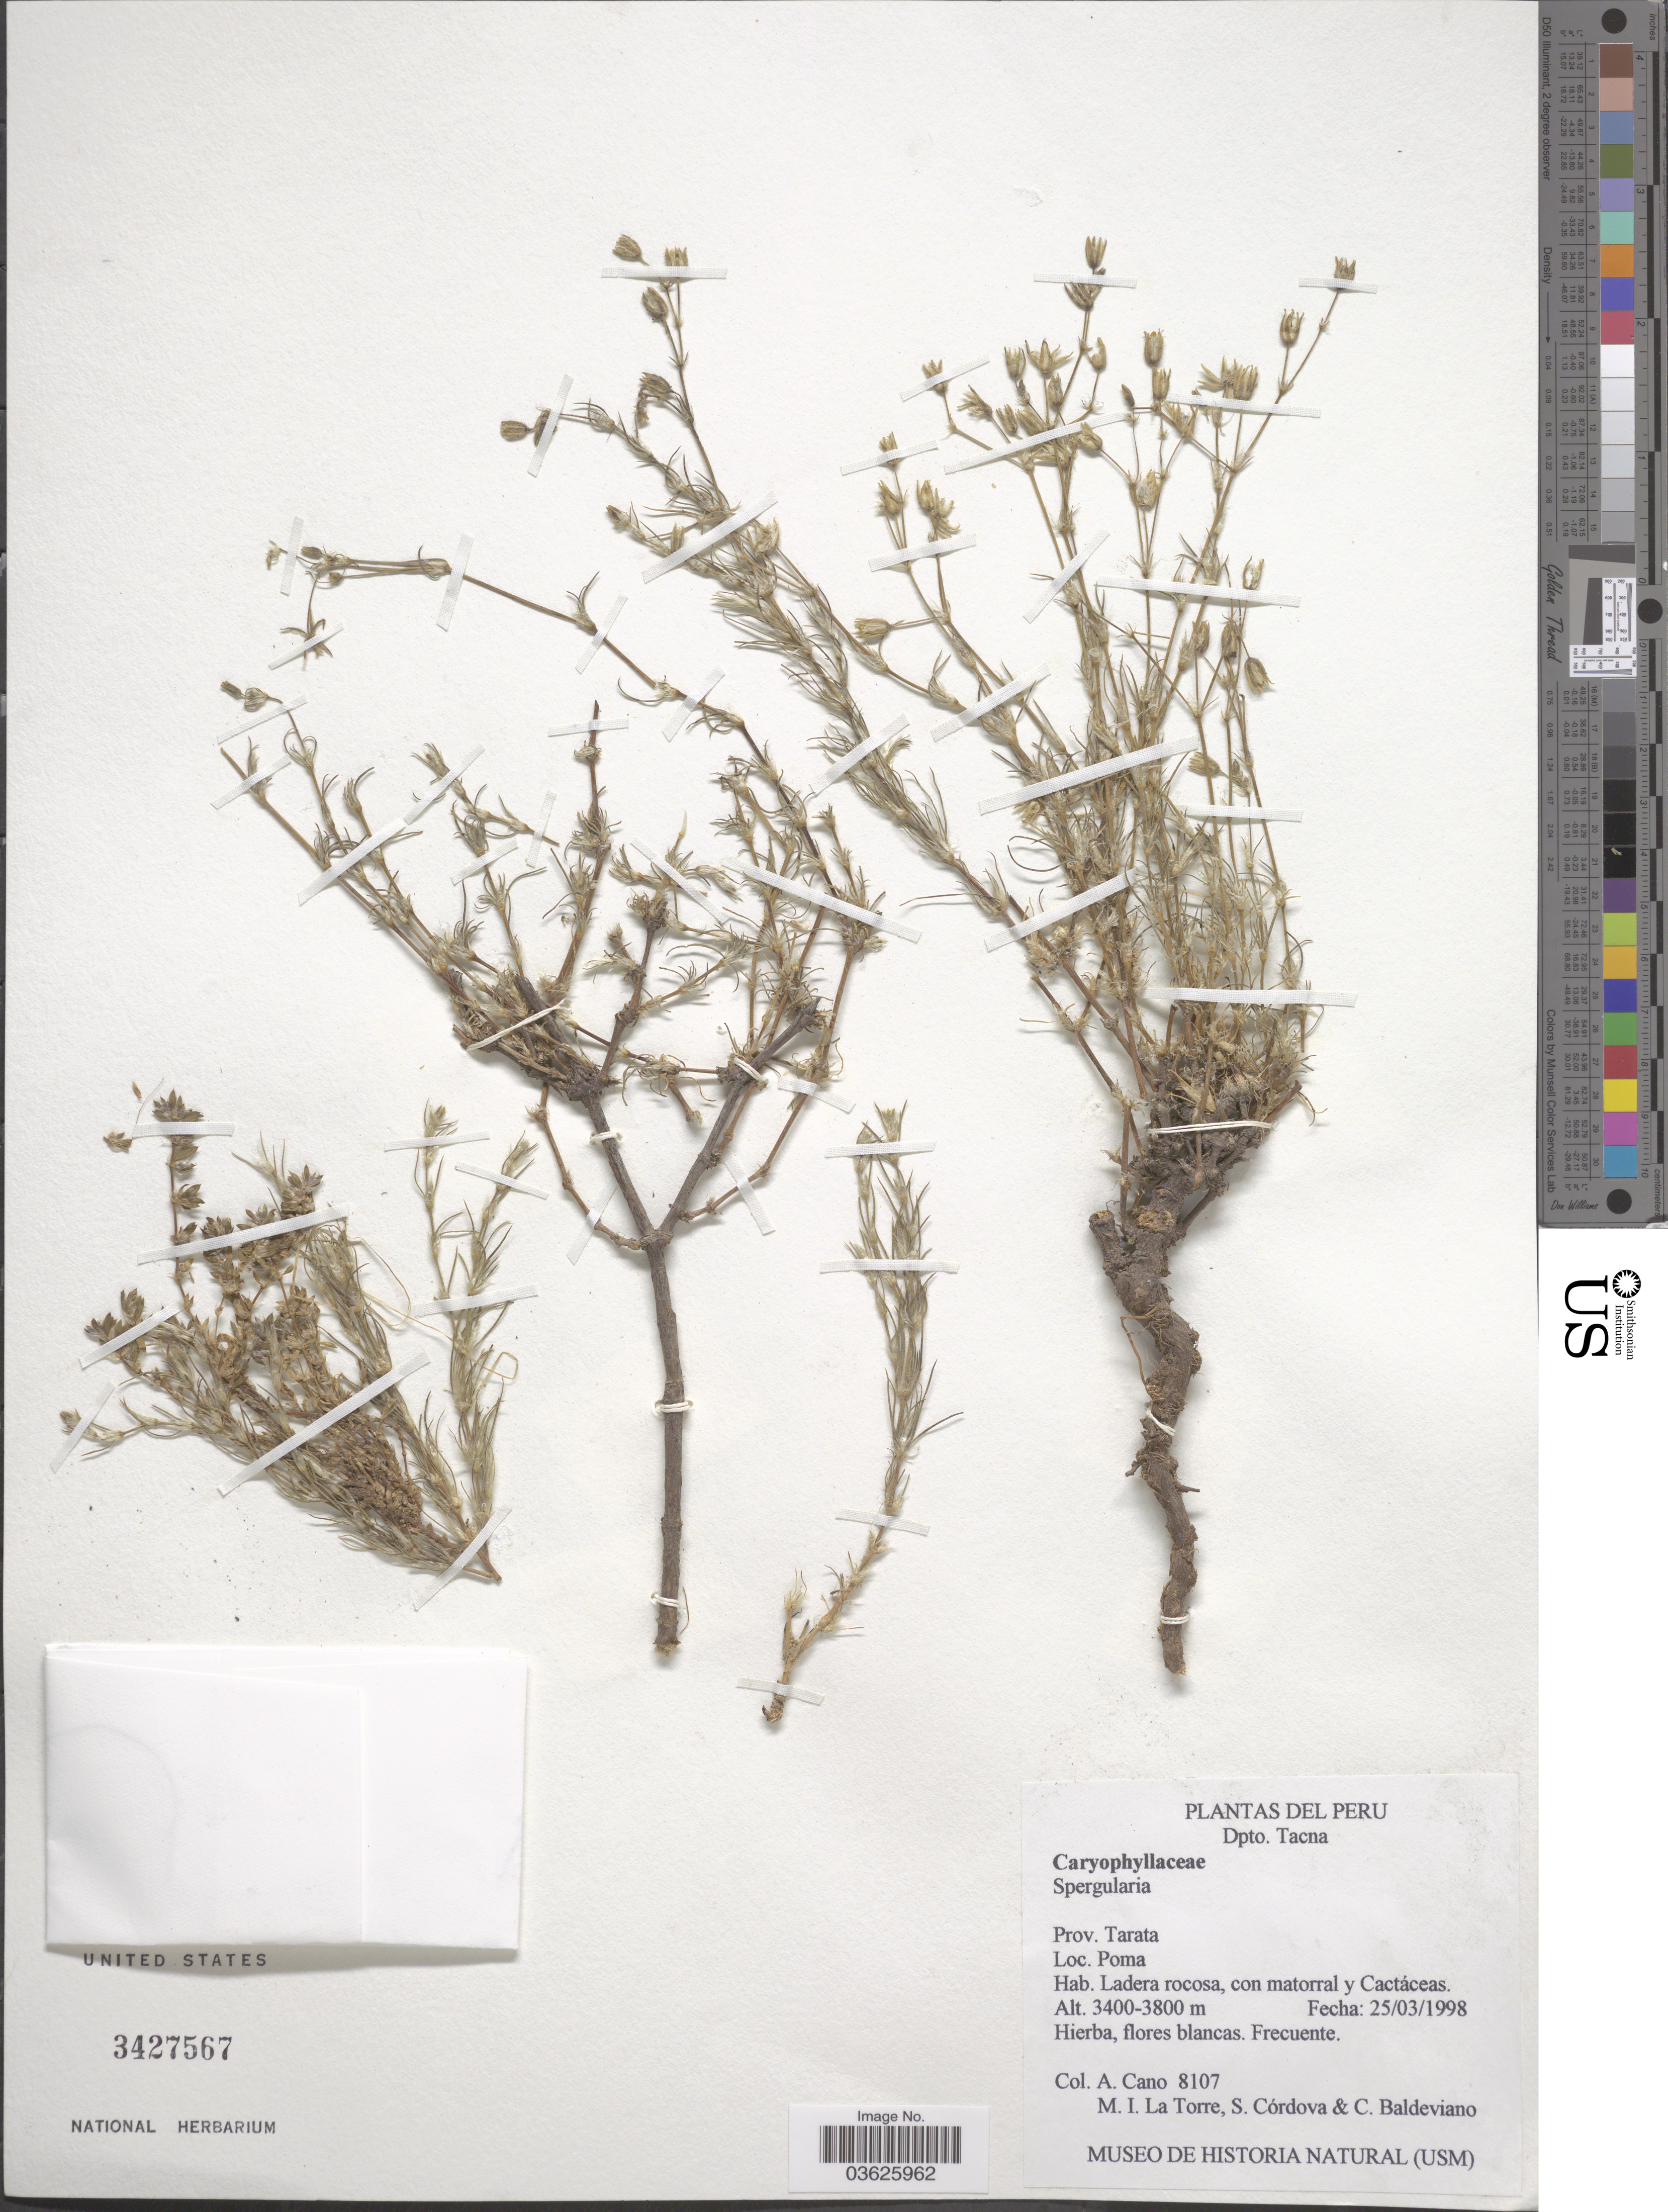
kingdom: Plantae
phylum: Tracheophyta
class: Magnoliopsida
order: Caryophyllales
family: Caryophyllaceae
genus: Spergularia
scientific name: Spergularia sp.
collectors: A. Cano, M. I. La Torre, S. Cordova & C. Baldeviano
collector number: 8107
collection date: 1998-03-25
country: Peru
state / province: Tacna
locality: Dpto. Tacna. Prov. Tarata. Poma.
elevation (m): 3400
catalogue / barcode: US 3427567